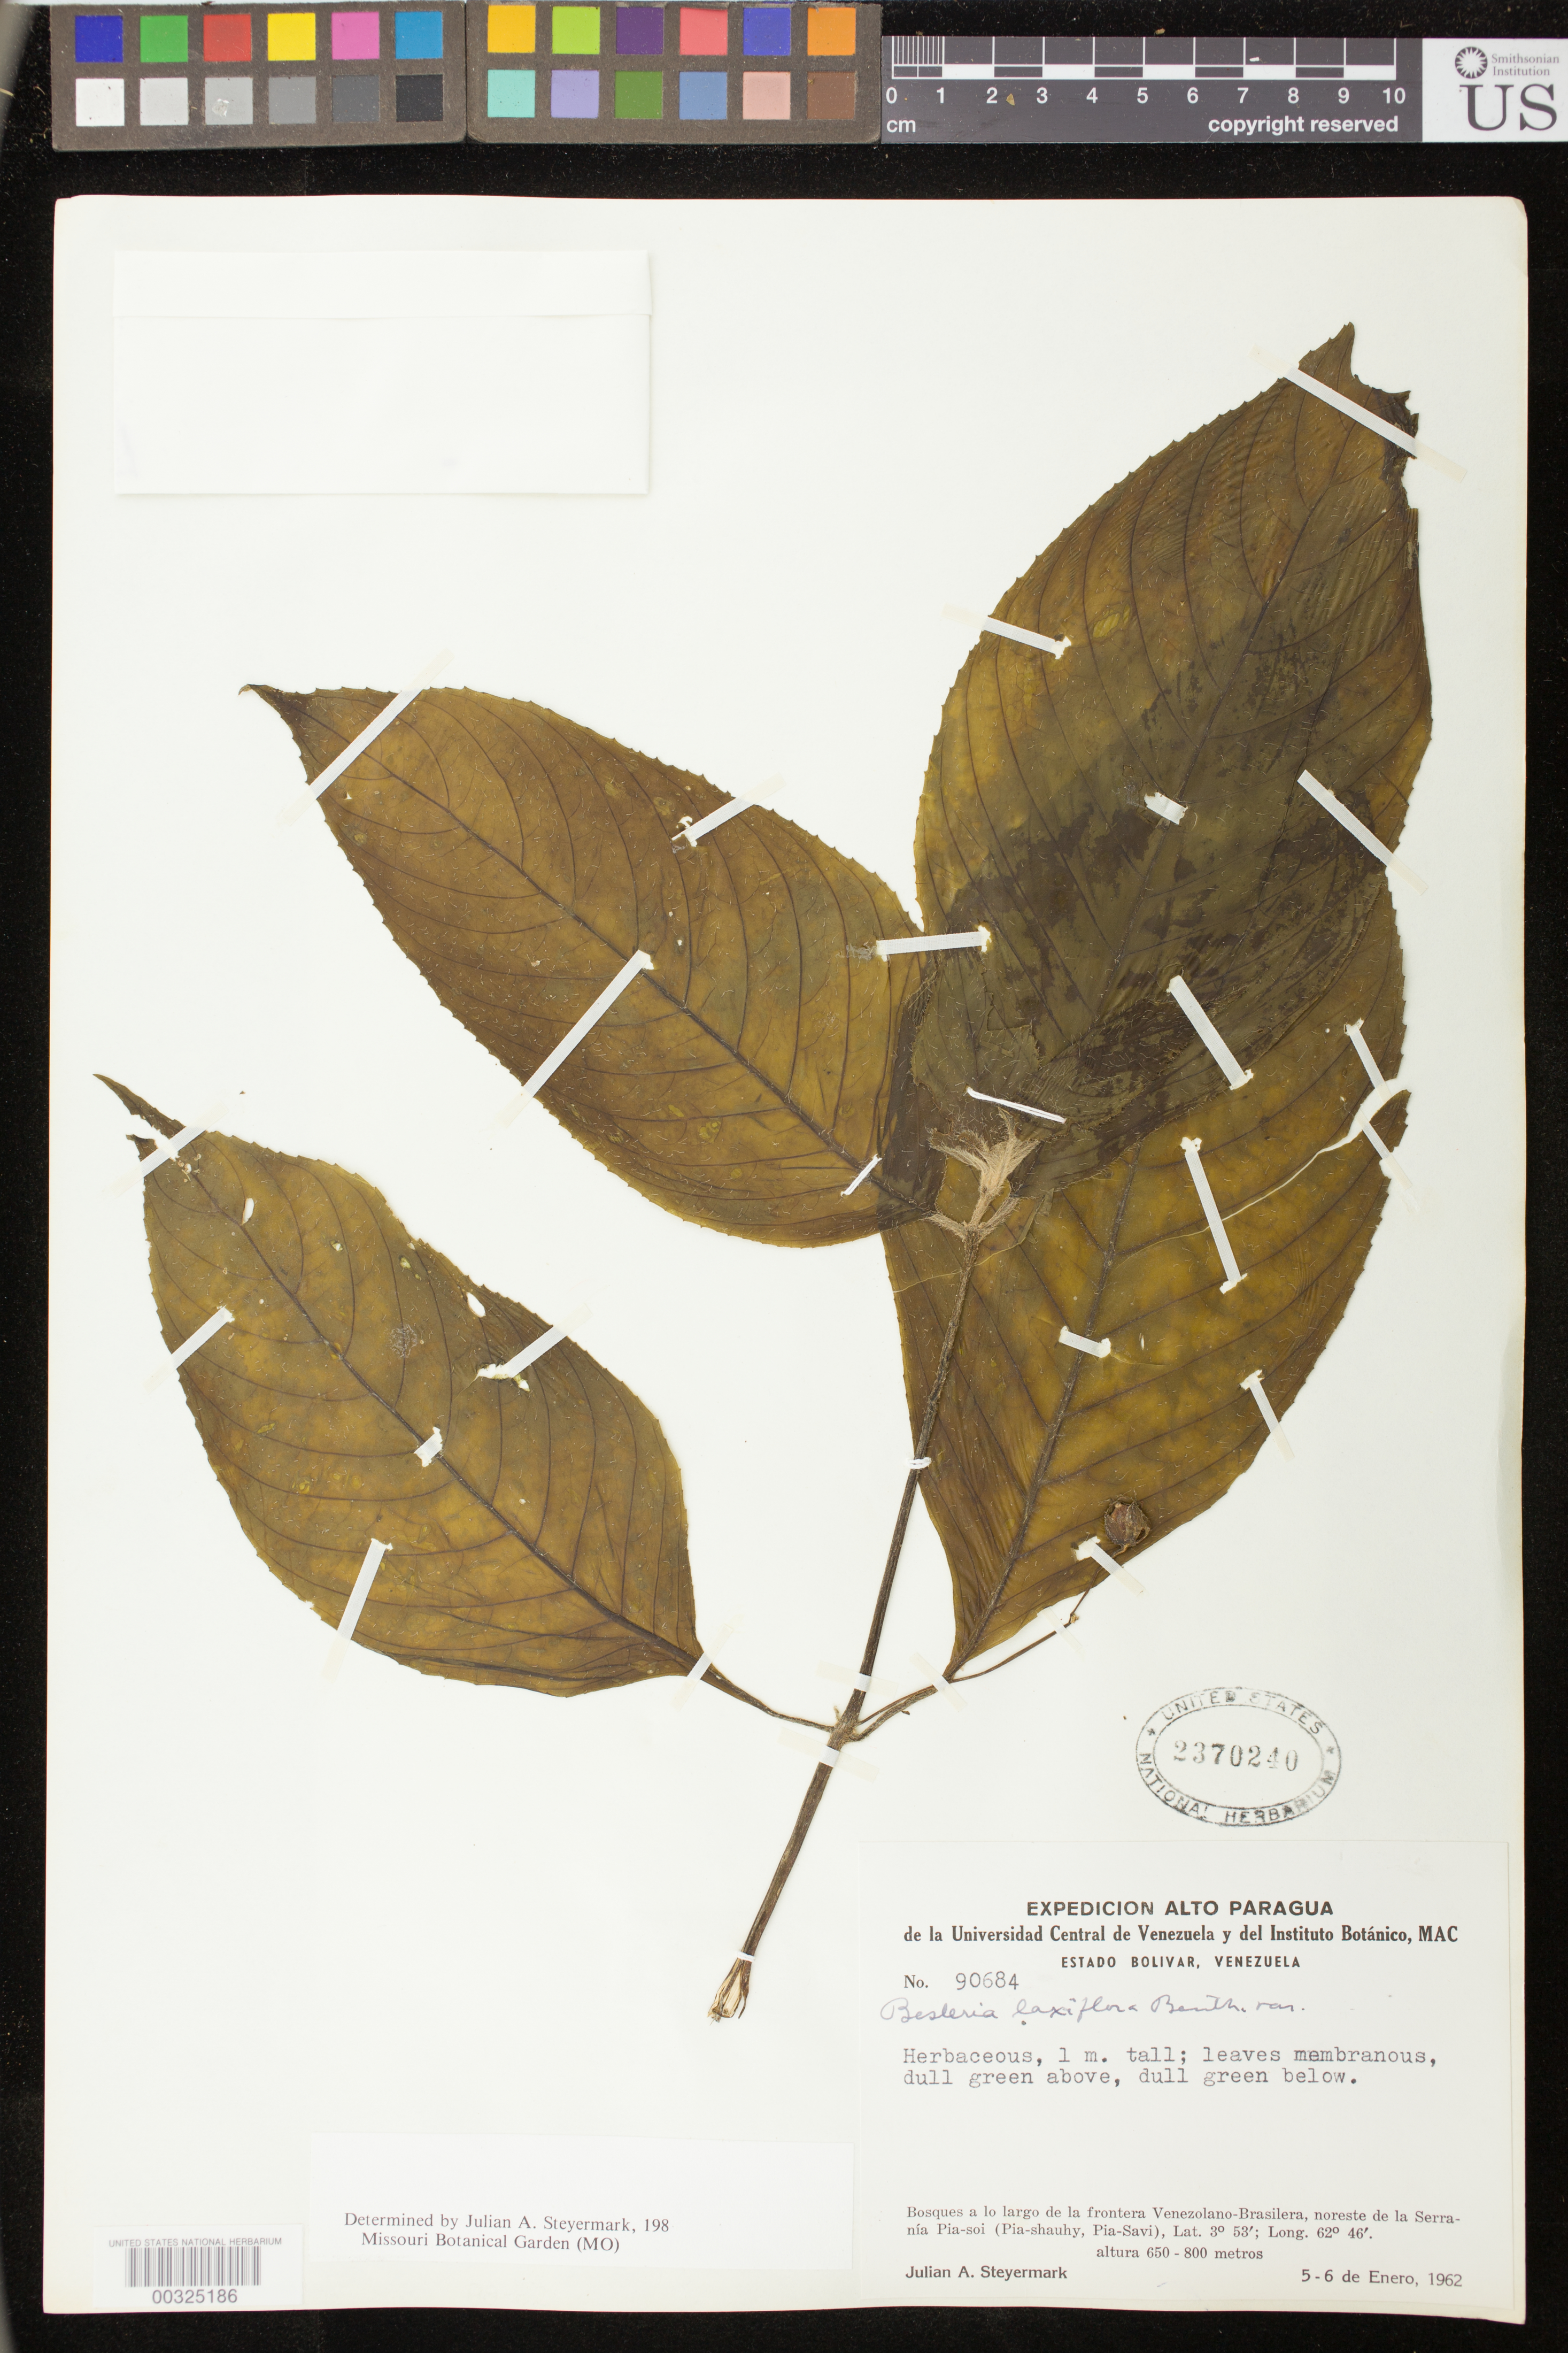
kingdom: Plantae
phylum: Tracheophyta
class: Magnoliopsida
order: Lamiales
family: Gesneriaceae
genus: Besleria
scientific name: Besleria laxiflora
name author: Benth.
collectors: J. Steyermark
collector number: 90684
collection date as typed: Jan 1962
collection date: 1962-01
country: Venezuela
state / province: Bolívar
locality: Along Venezuelan-Brazilian border, NE of Serrania Pia-soi (Pia-Shauhy, Pia-Savi)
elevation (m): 650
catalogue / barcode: US 2370240